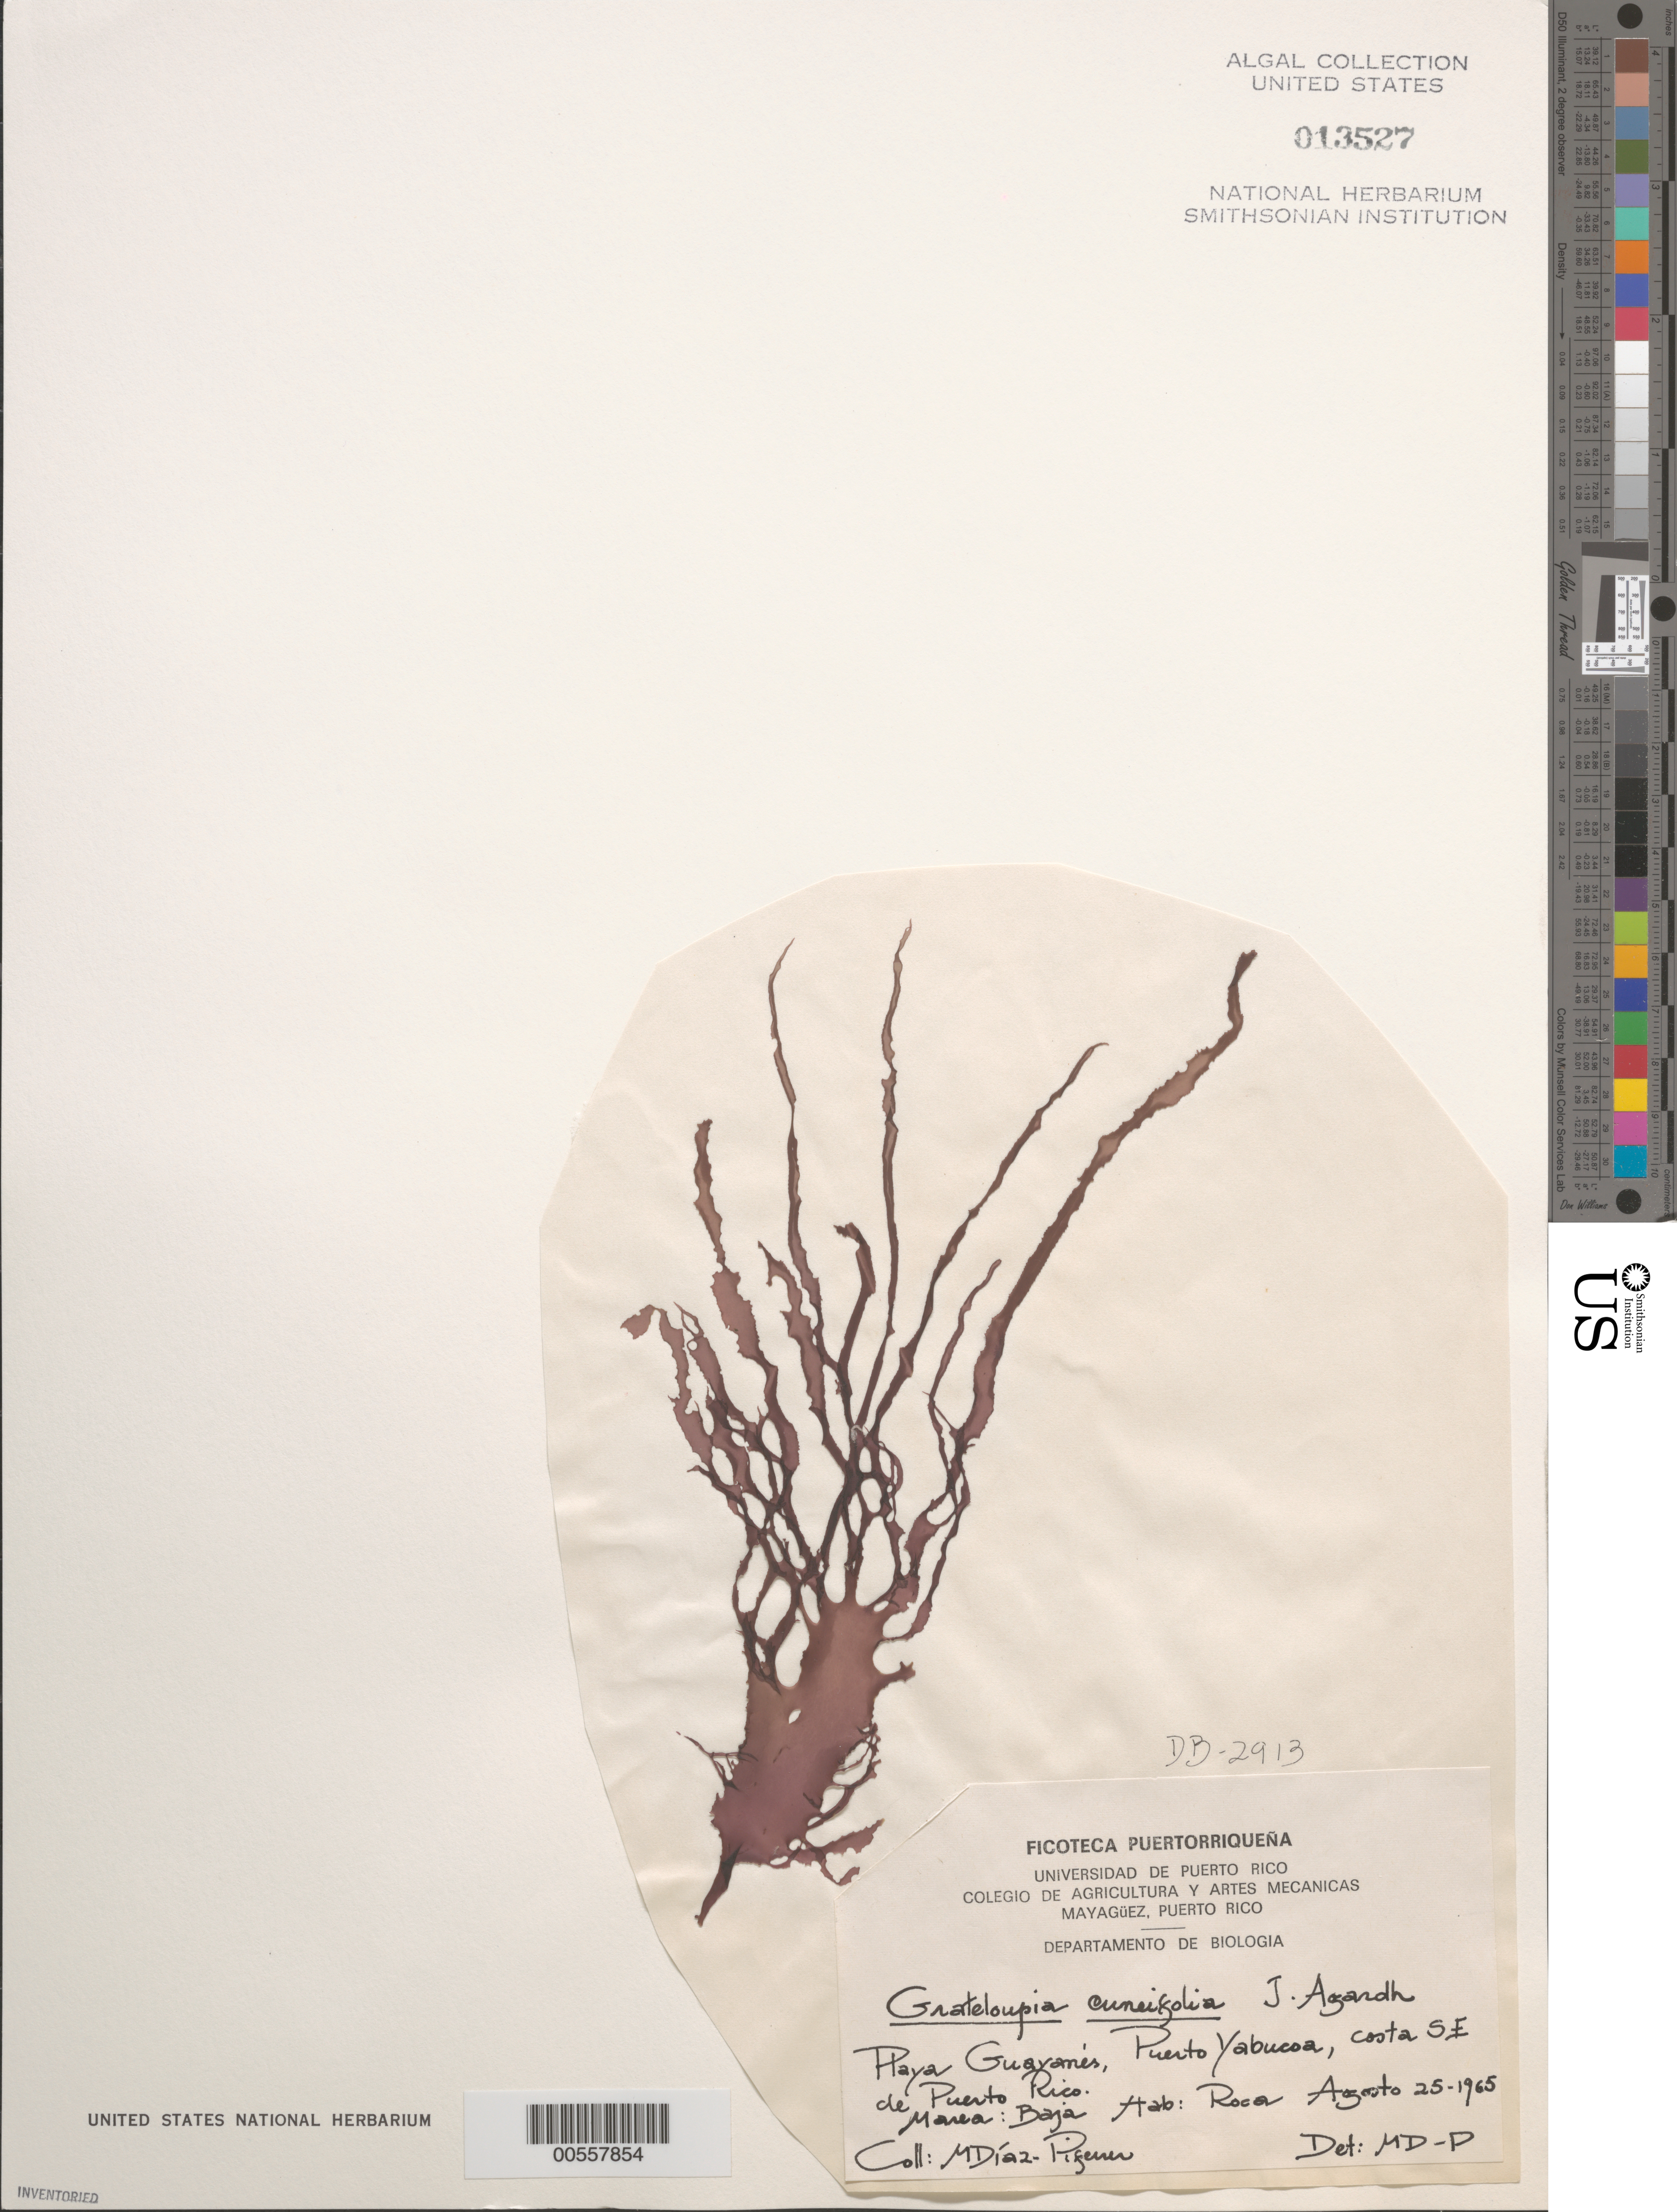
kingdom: Plantae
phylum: Rhodophyta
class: Florideophyceae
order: Halymeniales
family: Halymeniaceae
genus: Grateloupia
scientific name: Grateloupia cuneifolia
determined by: Diaz-Piferrer, M.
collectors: M. Diaz-Piferrer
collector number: Db-2913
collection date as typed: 25 Aug 1965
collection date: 1965-08-25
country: Puerto Rico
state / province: Yabucoa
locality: Playa Guayanes, Puerto Yabucoa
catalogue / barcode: US 13527